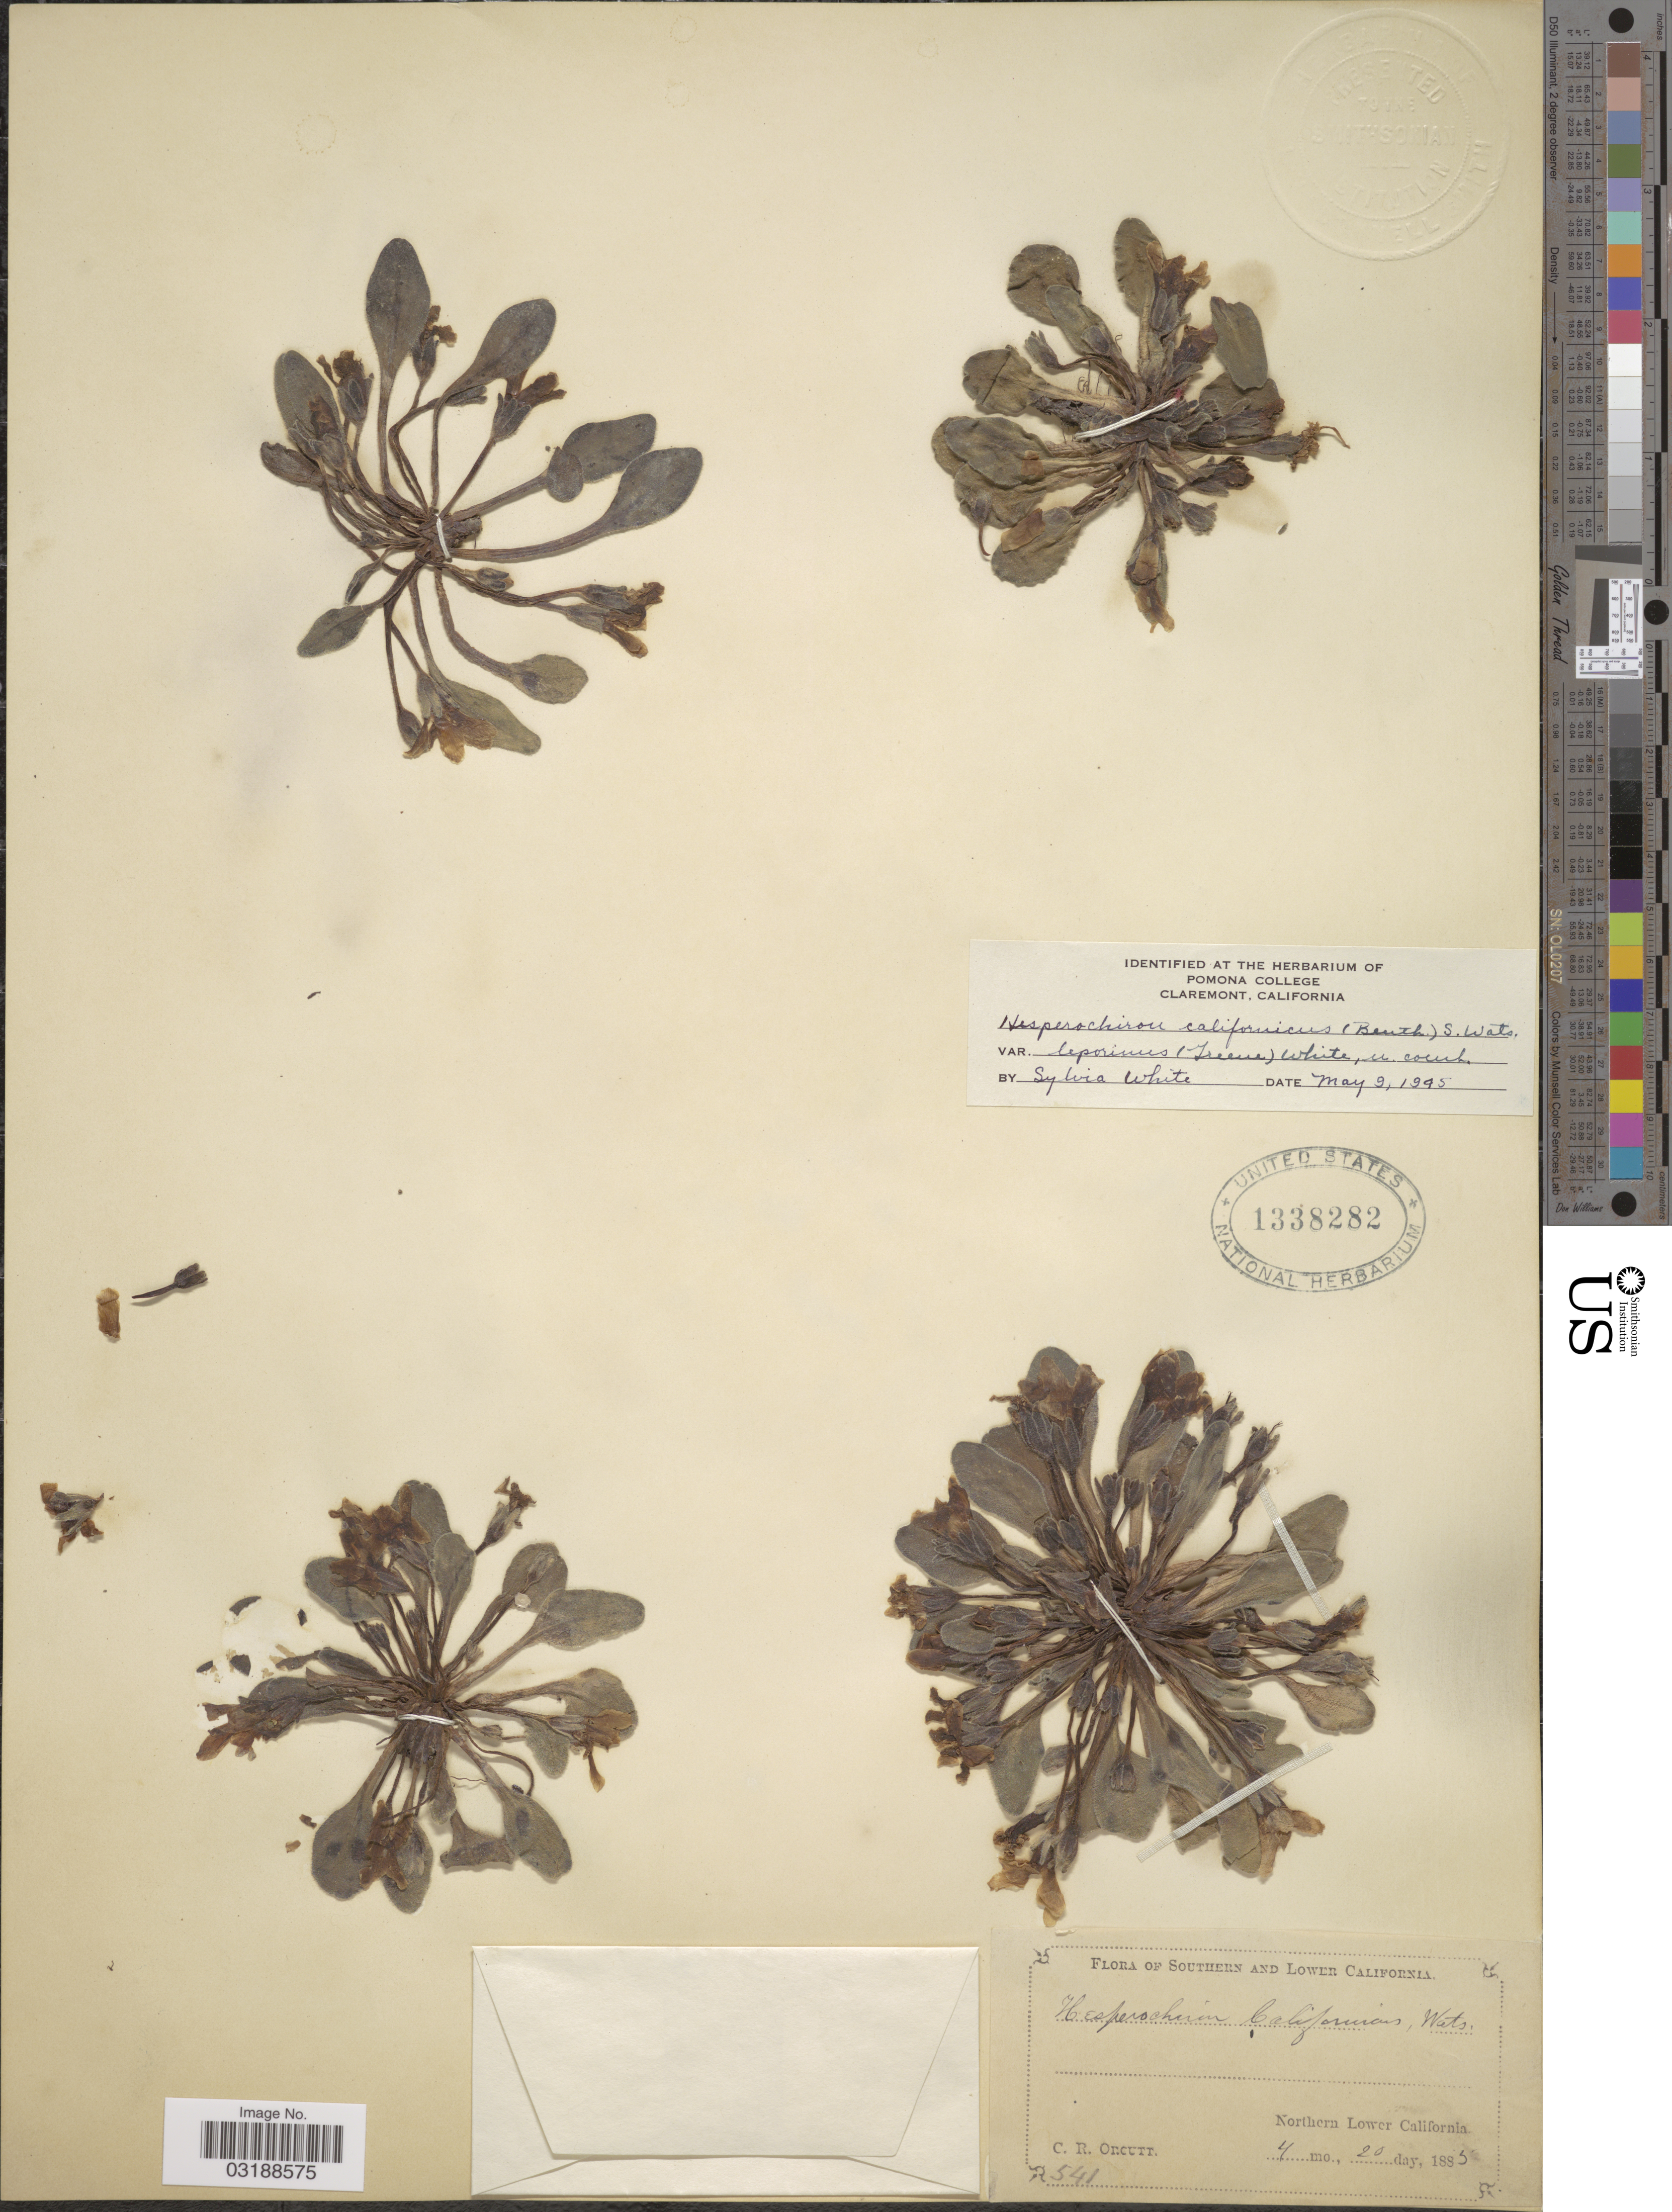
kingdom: Plantae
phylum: Tracheophyta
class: Magnoliopsida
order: Boraginales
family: Hydrophyllaceae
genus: Hesperochiron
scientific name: Hesperochiron californicus var. leporinus White ined.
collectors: C. R. Orcutt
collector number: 541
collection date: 1885-04-20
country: Mexico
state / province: Baja California Norte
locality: Northern Lower California.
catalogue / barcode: US 1338282